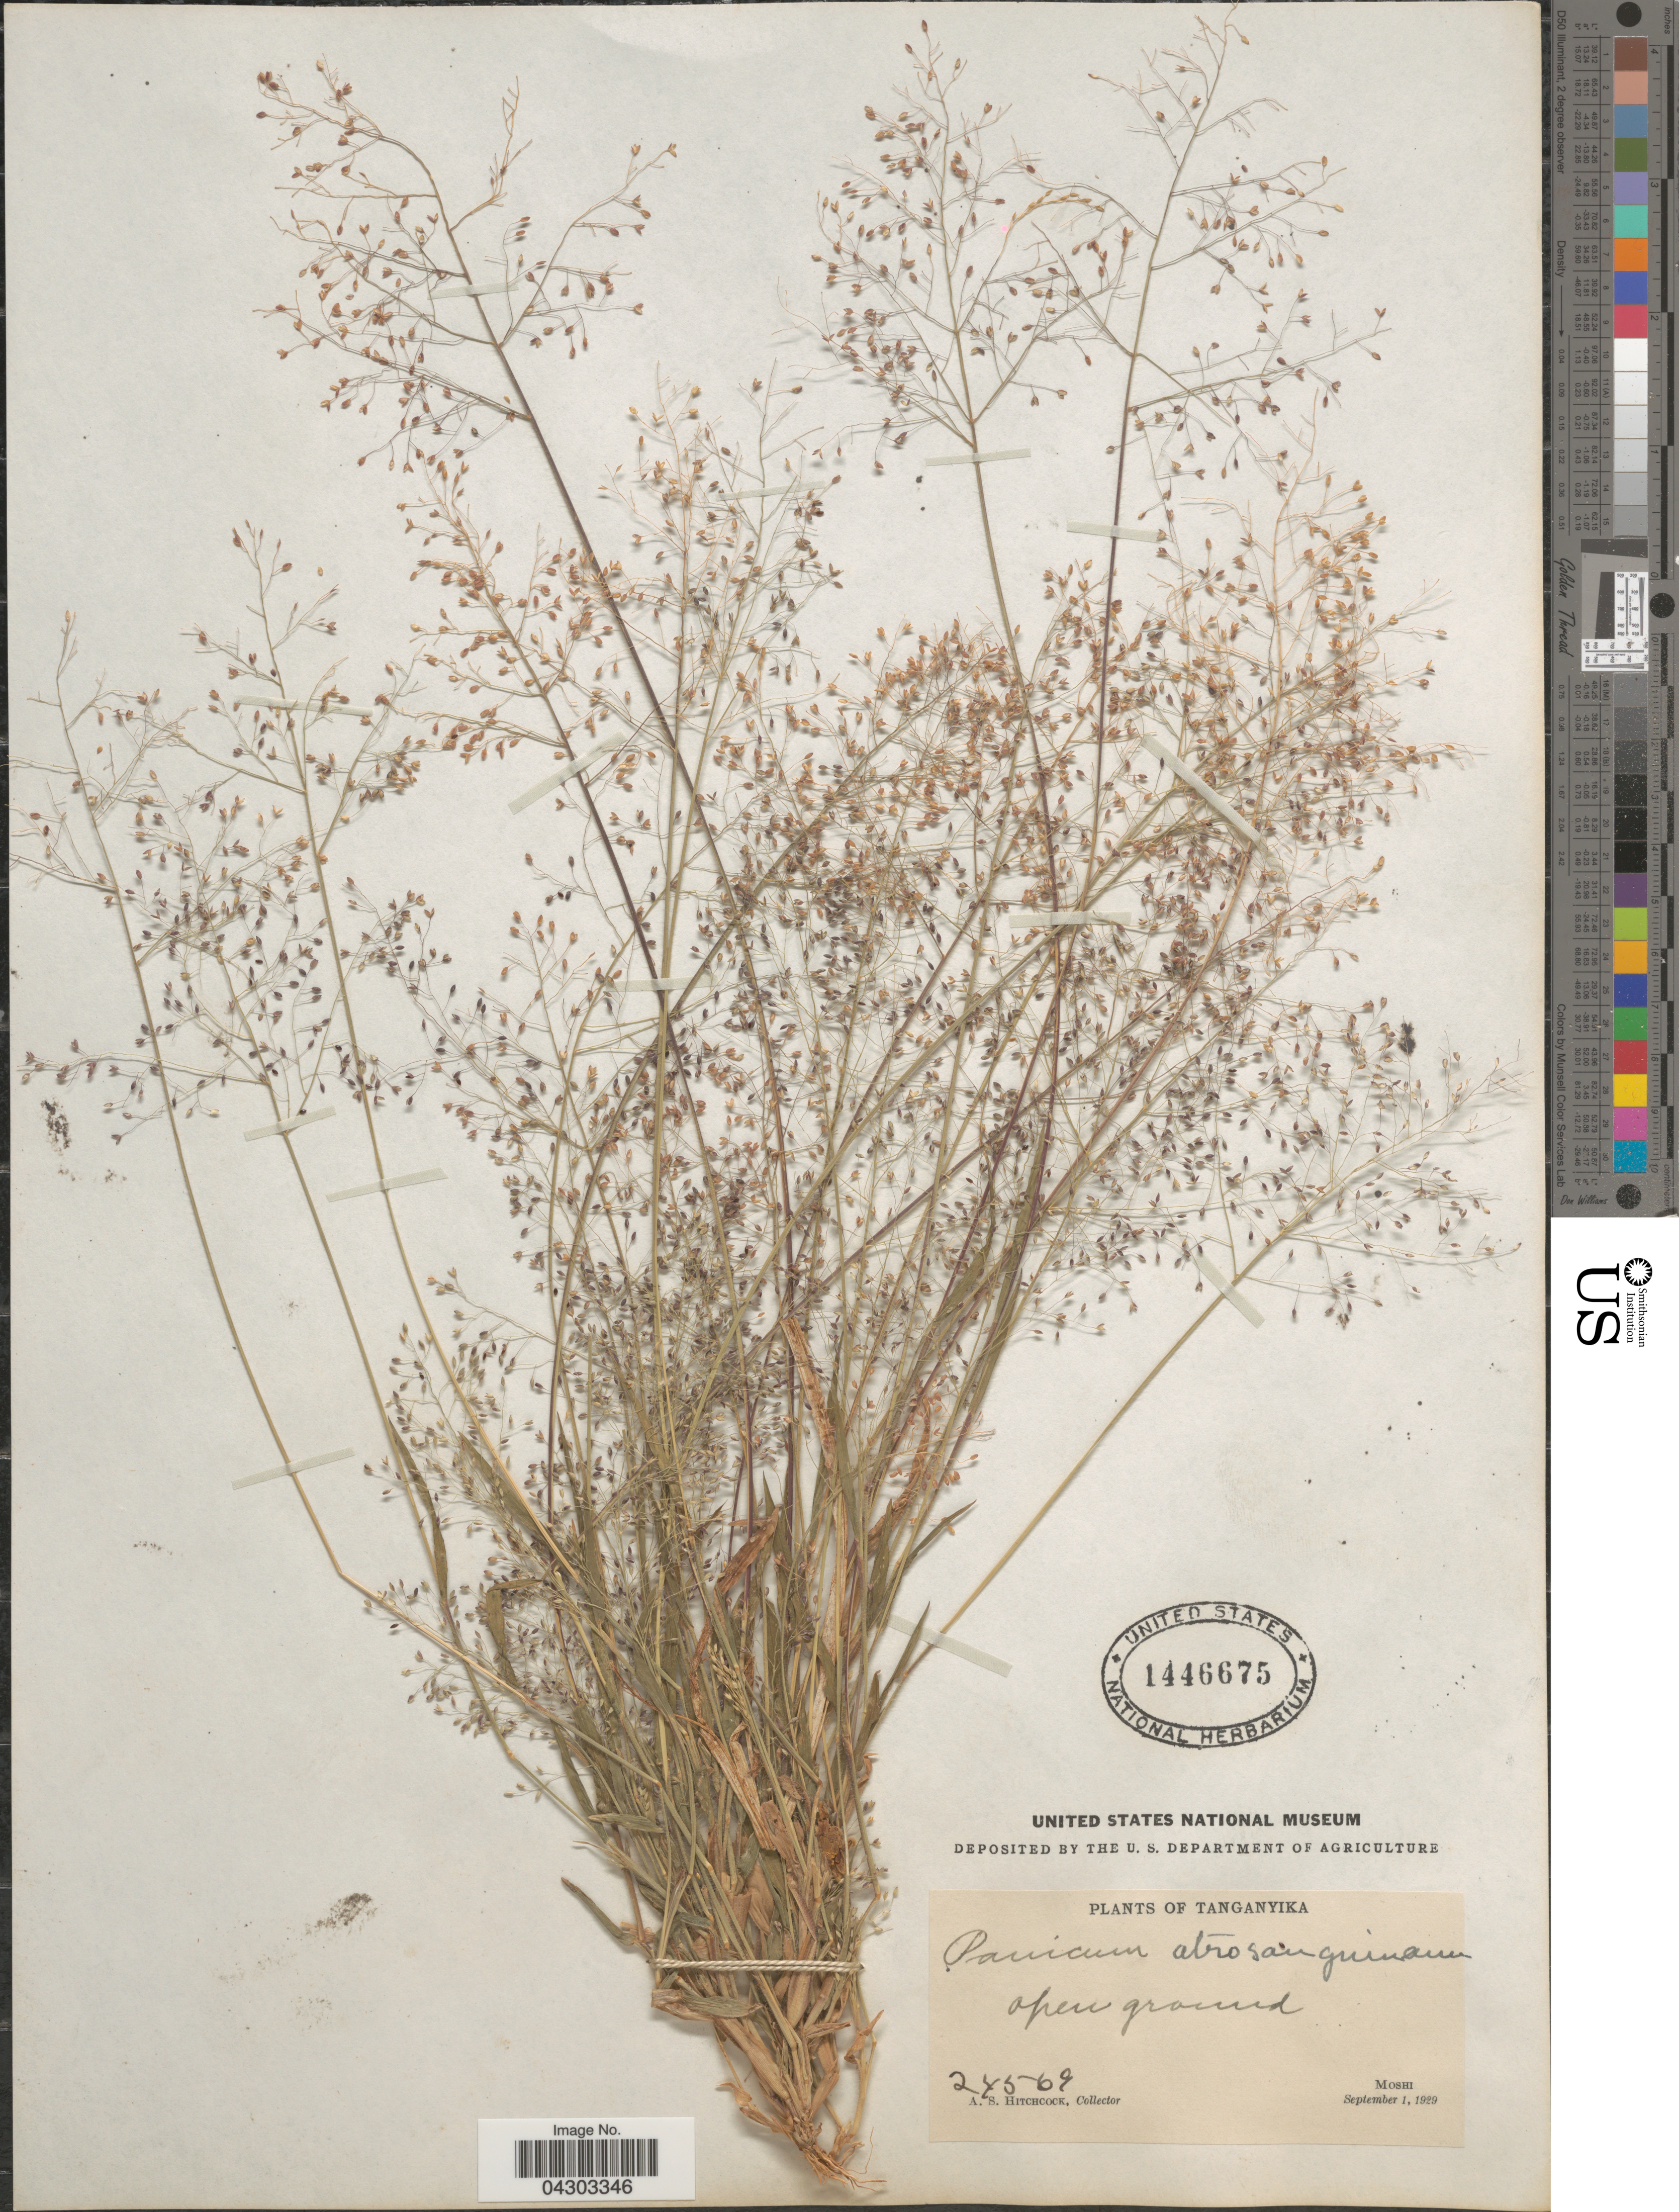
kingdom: Plantae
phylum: Tracheophyta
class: Liliopsida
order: Poales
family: Poaceae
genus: Panicum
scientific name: Panicum austroasiaticum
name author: Ohwi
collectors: A. S. Hitchcock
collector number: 24569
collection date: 1929-09-01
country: Tanzania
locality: Tanganyika. Open ground. Moshi.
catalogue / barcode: US 1446675